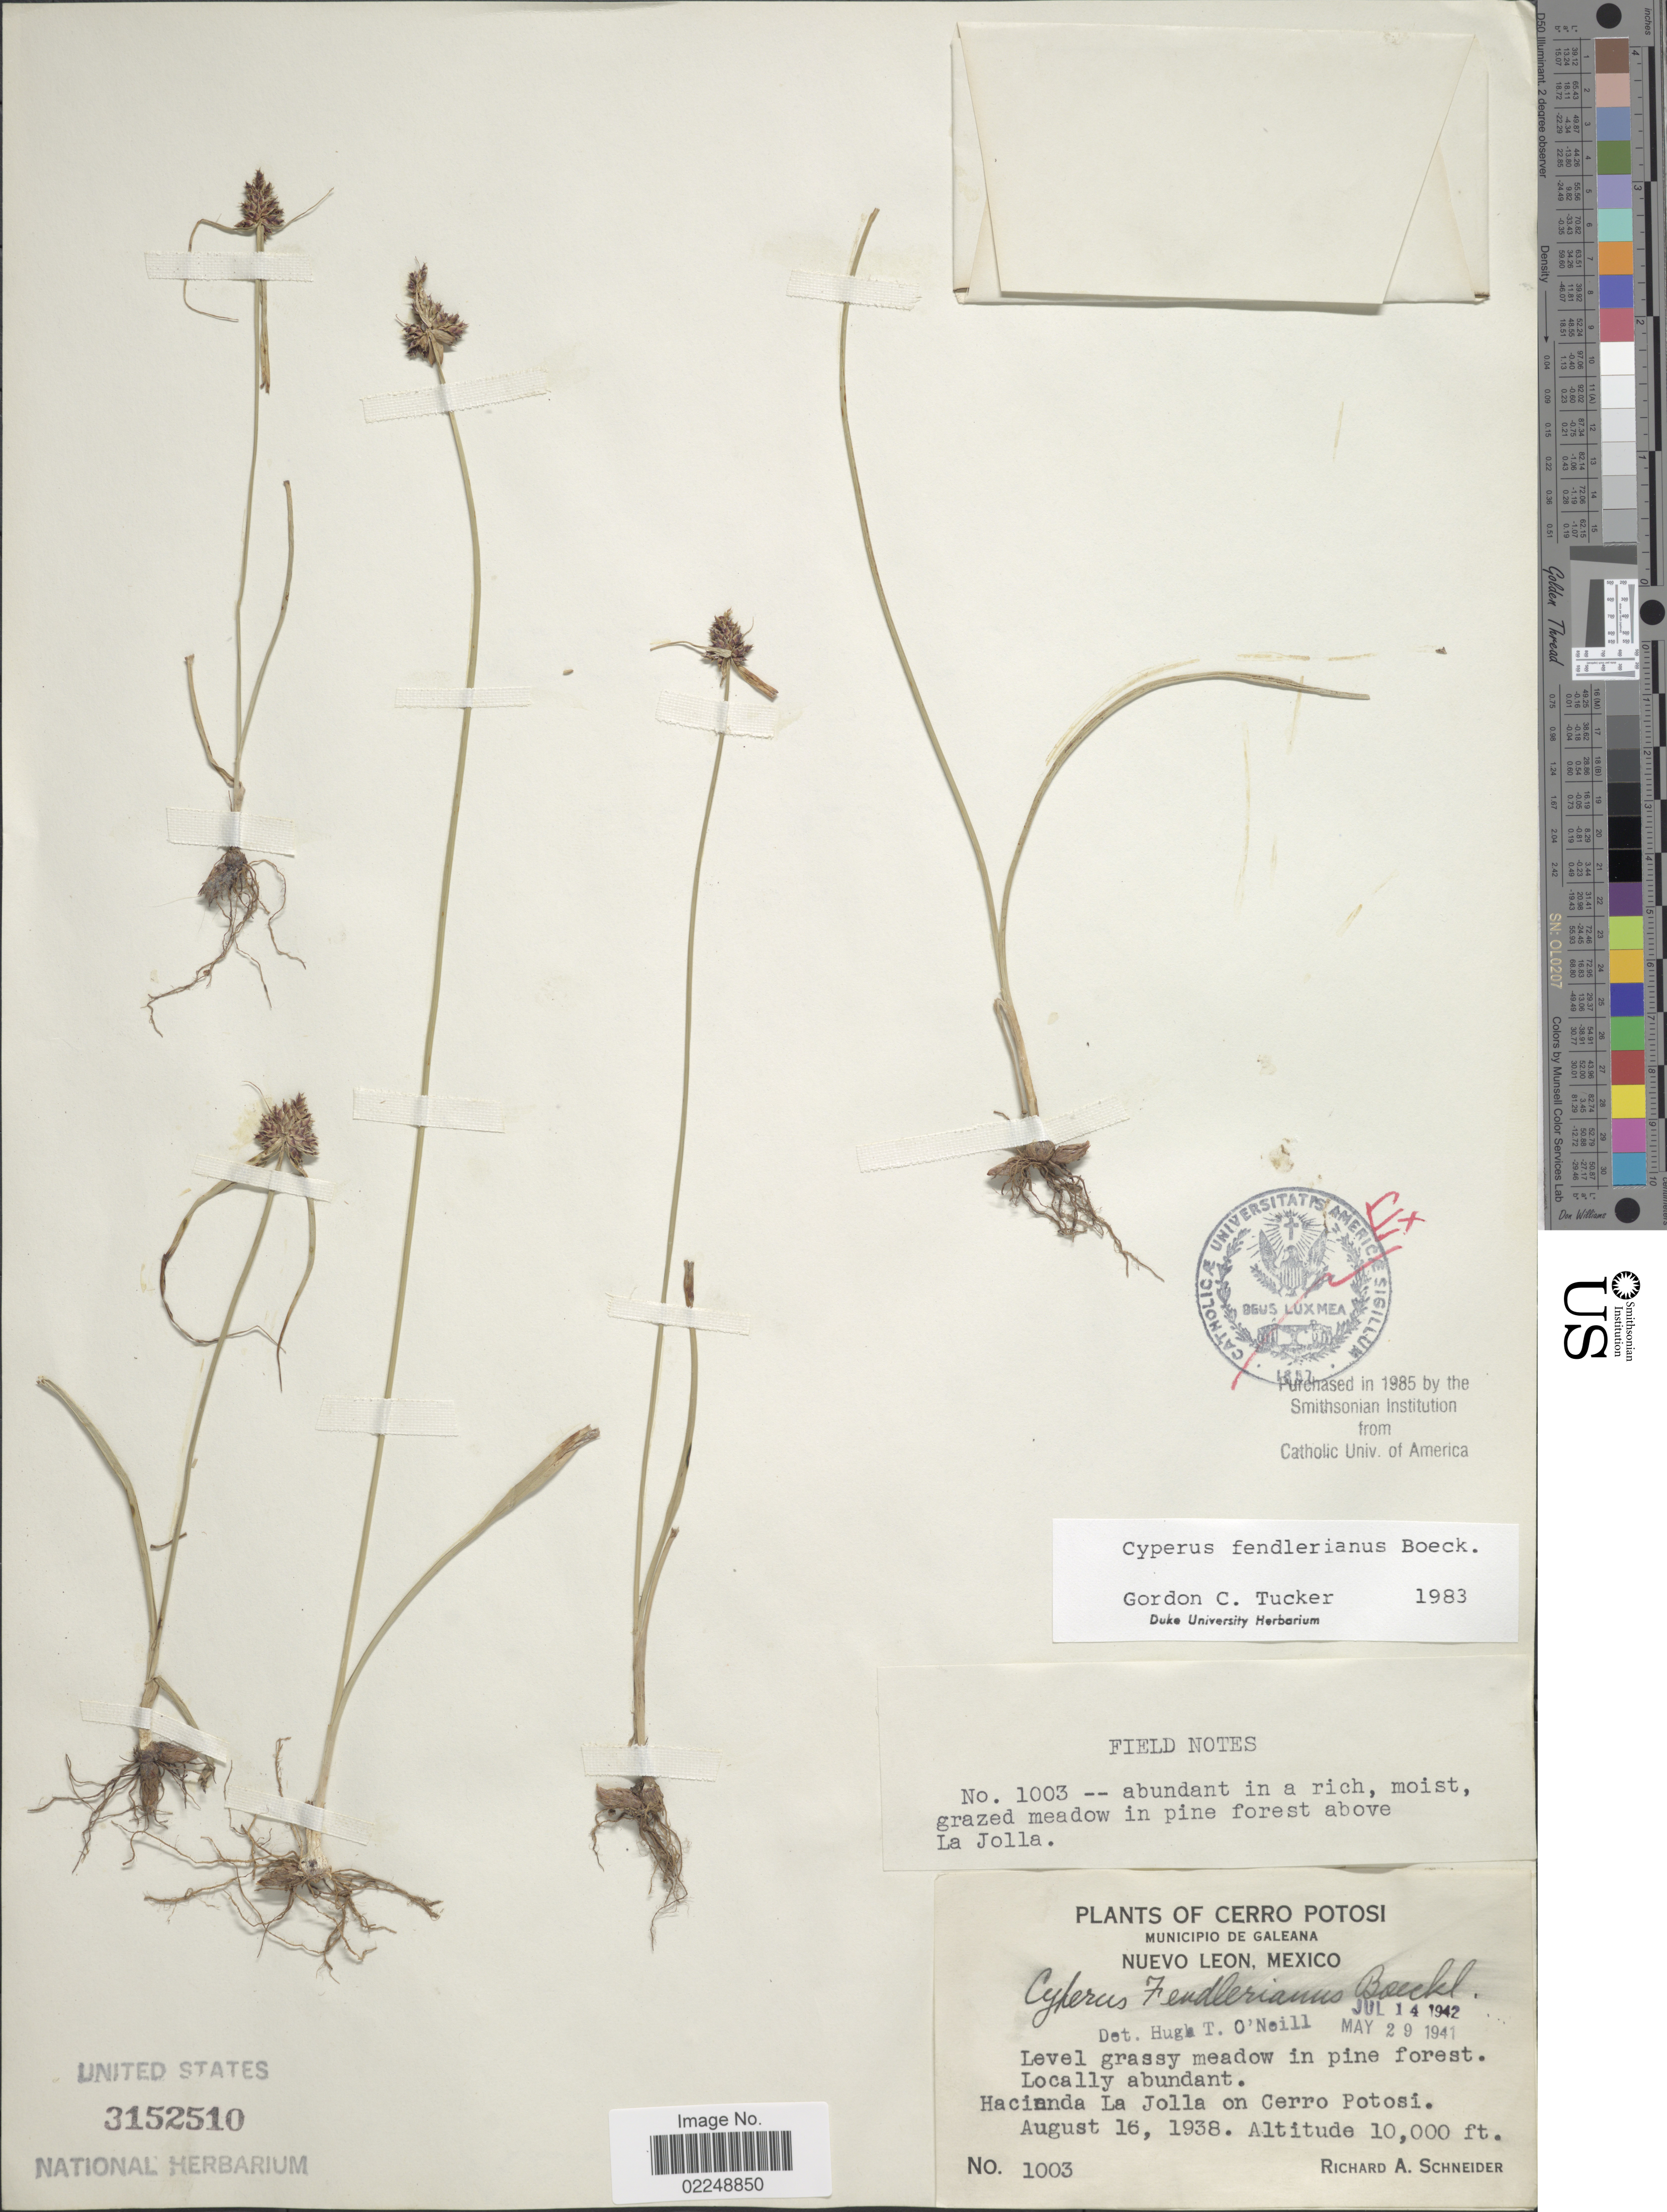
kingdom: Plantae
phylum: Tracheophyta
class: Liliopsida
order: Poales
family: Cyperaceae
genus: Cyperus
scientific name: Cyperus fendlerianus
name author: Boeckeler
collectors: R. A. Schneider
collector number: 1003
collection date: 1938-08-16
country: Mexico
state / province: Nuevo León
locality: Cerro Potosi, Municipio de Galeana, Hacienda La Jolla on Cerro Potosi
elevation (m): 3048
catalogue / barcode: US 3152510